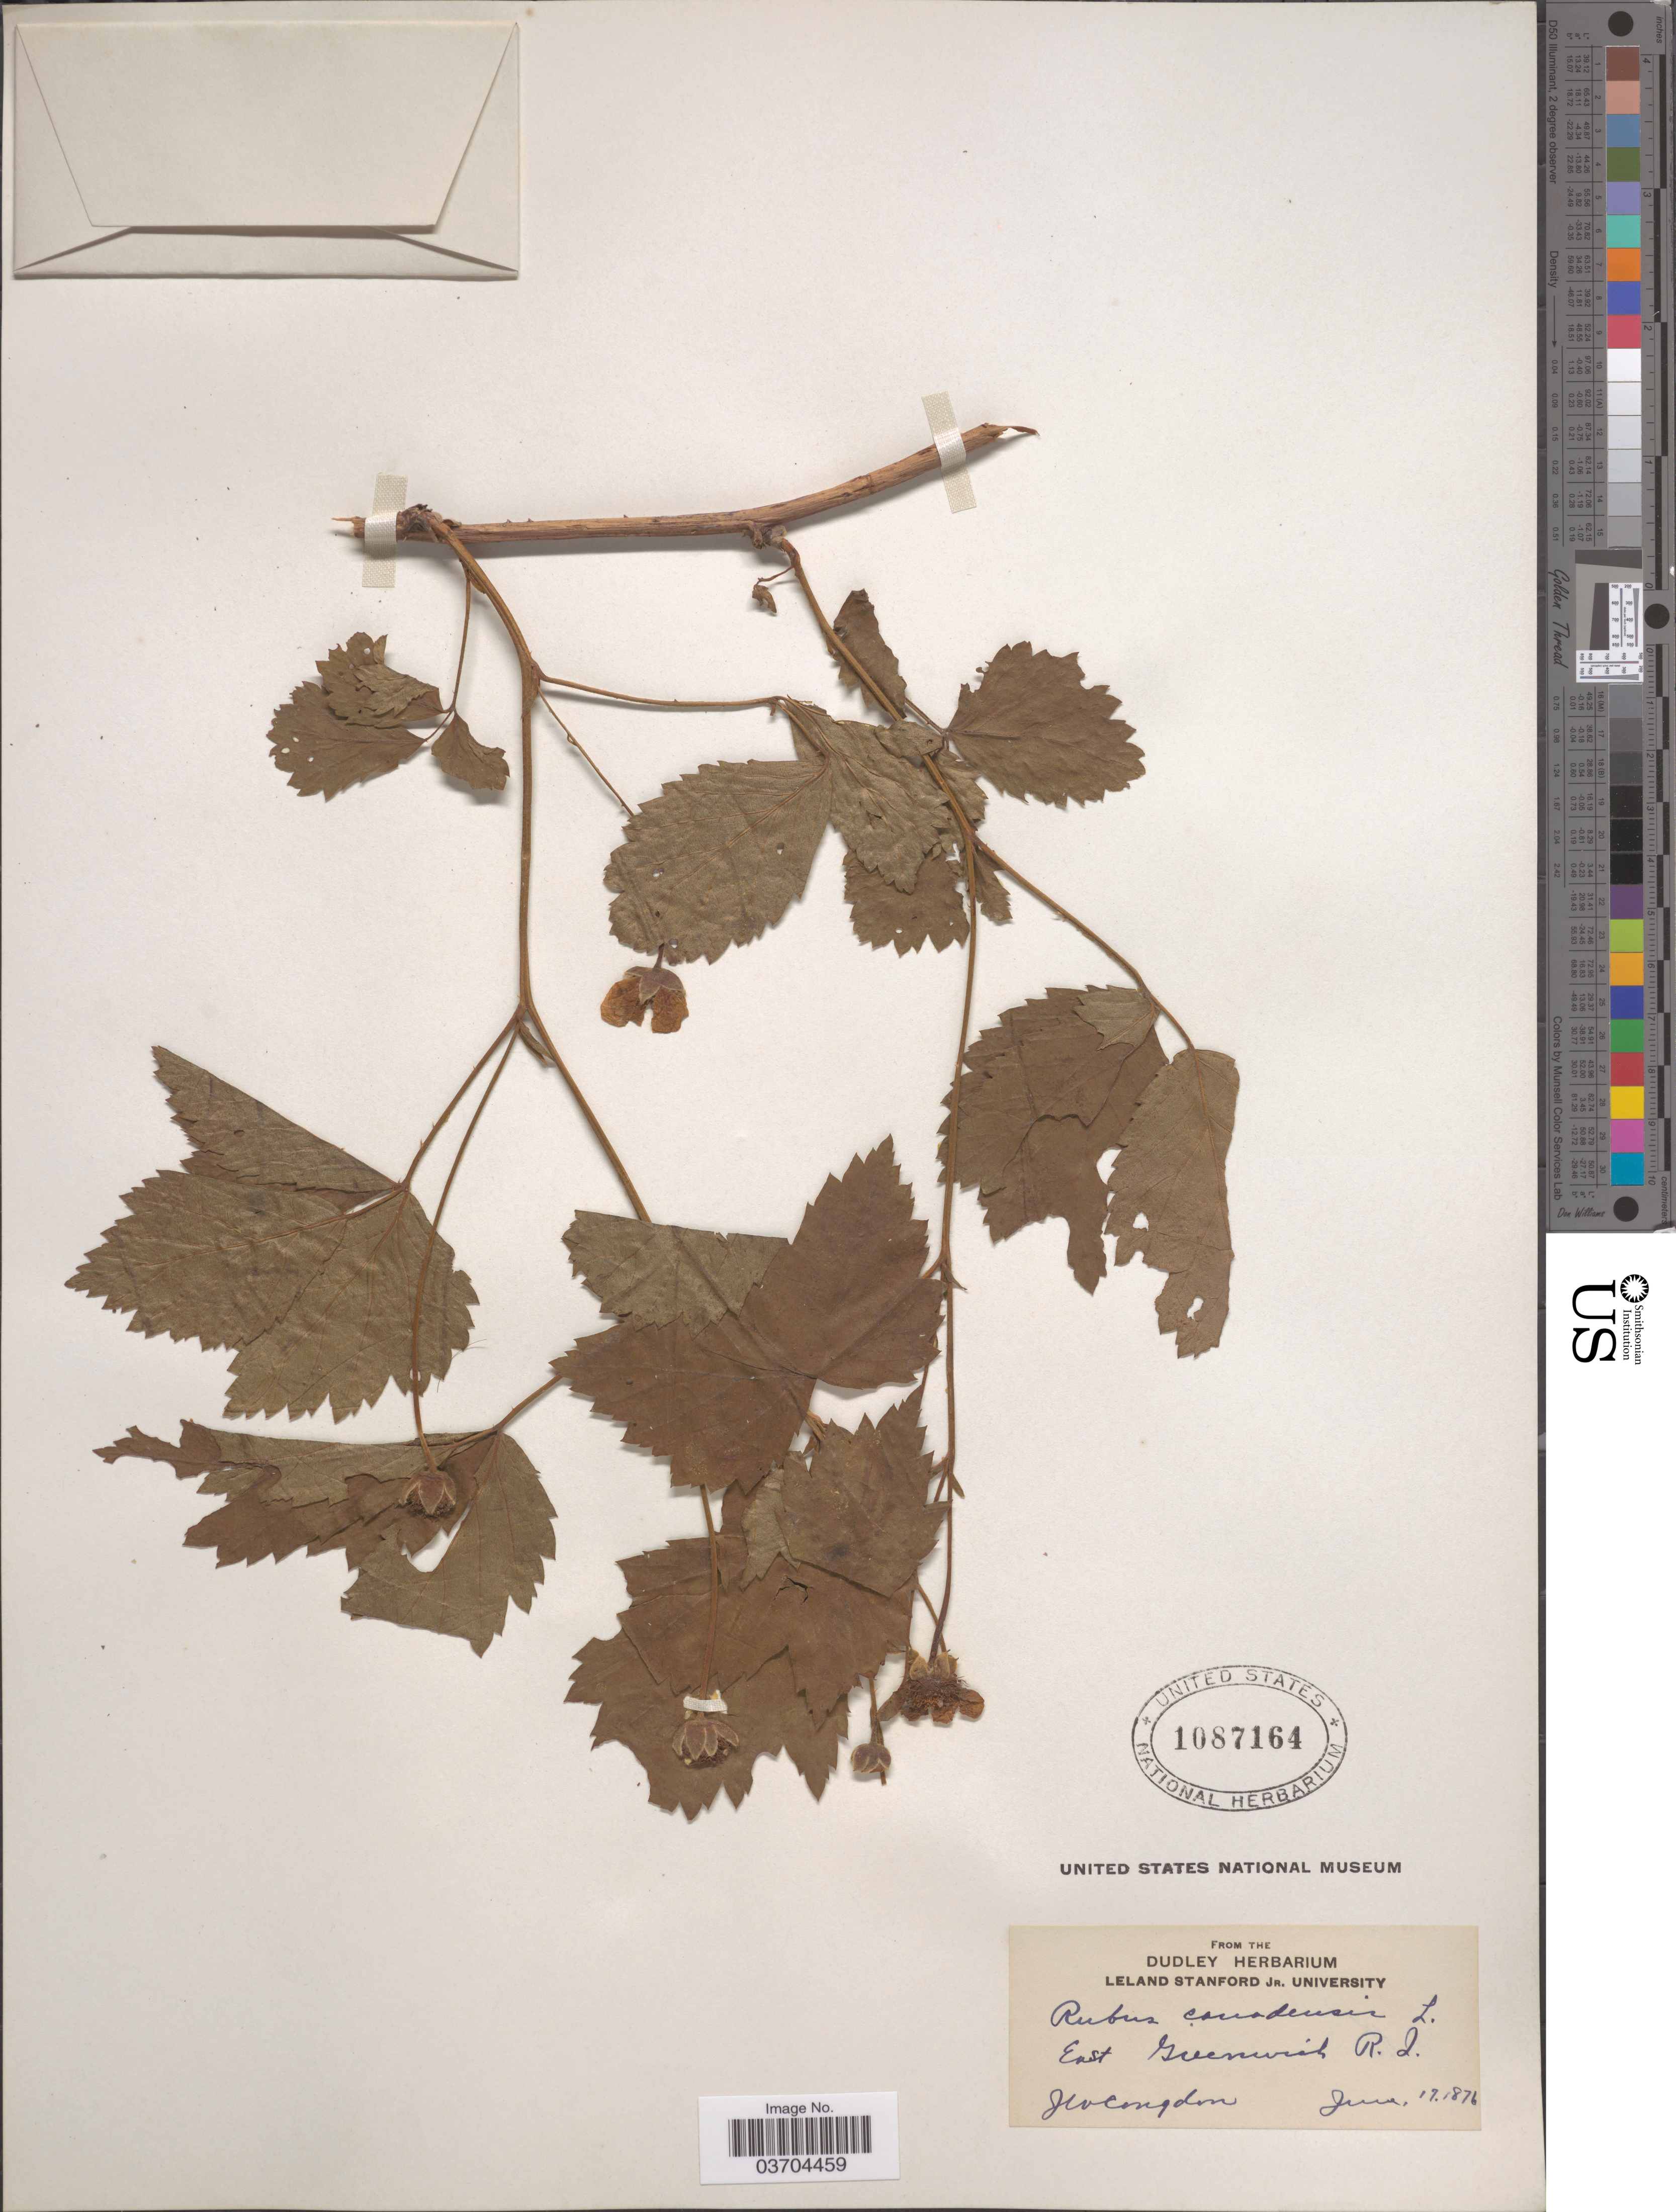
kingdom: Plantae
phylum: Tracheophyta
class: Magnoliopsida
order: Rosales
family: Rosaceae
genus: Rubus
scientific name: Rubus canadensis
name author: L.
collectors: J. W. Congdon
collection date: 1876-06-17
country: United States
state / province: Rhode Island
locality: East Greenwich.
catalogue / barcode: US 1087164